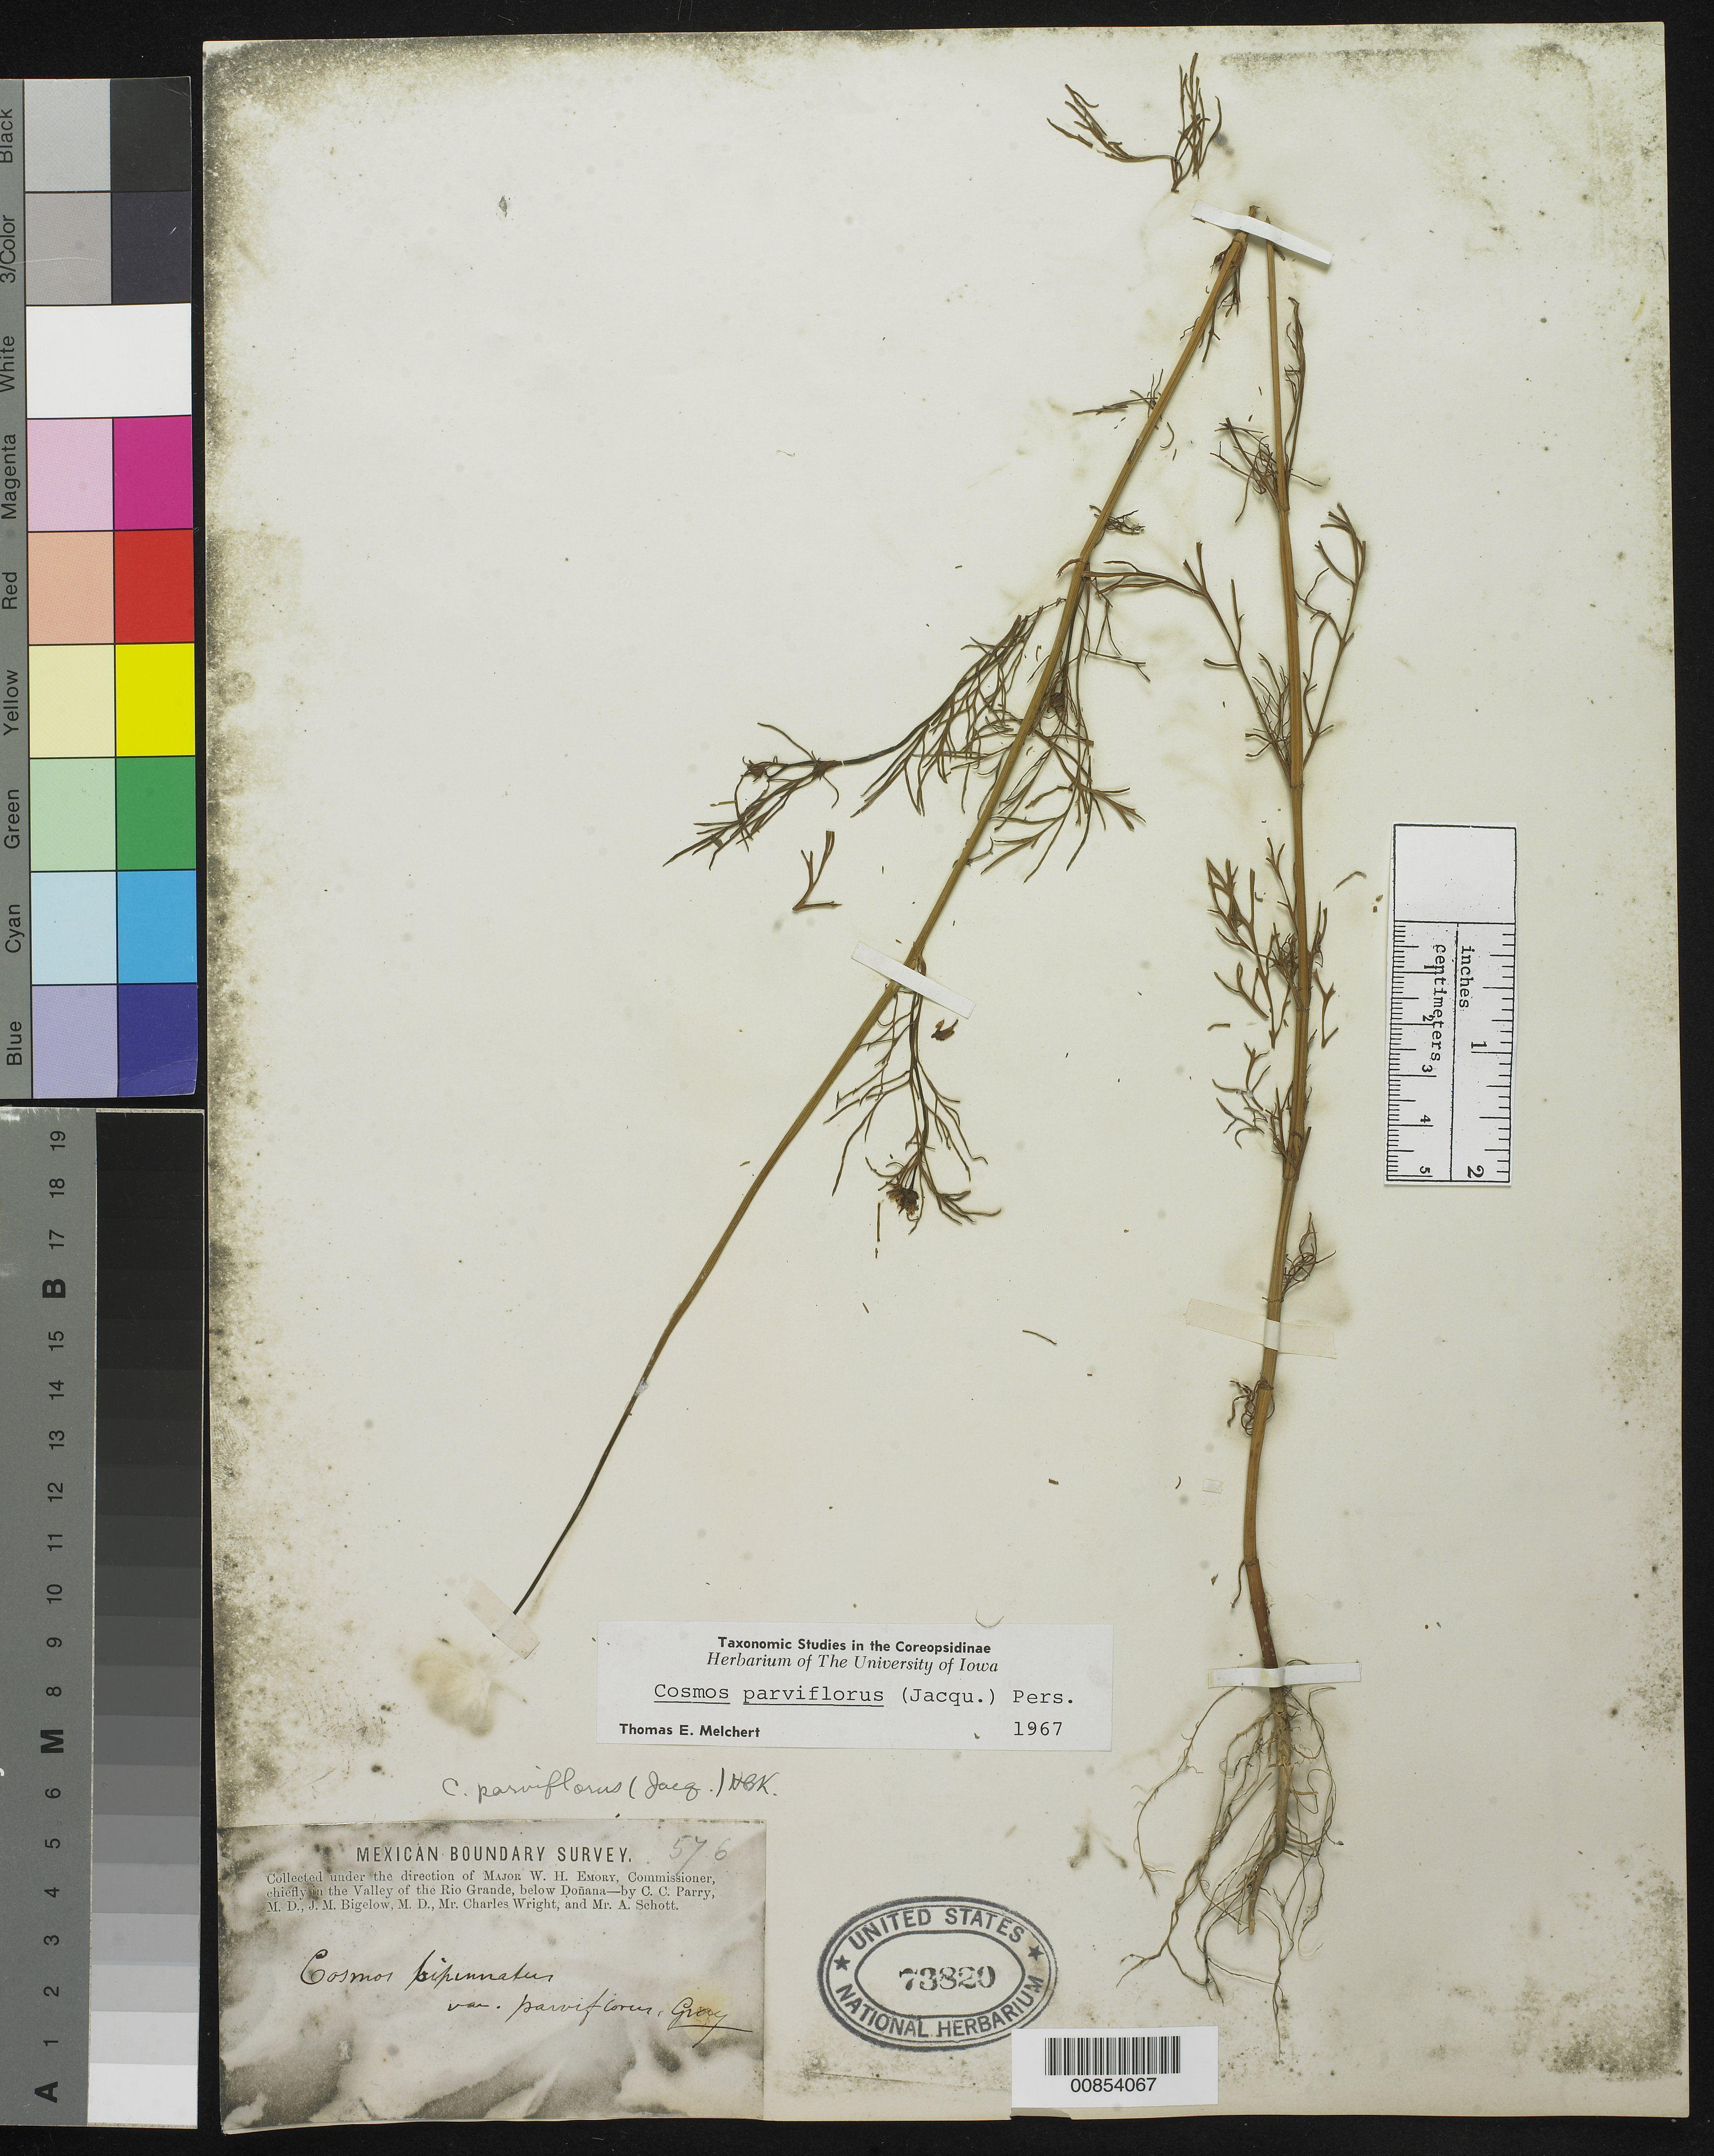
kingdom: Plantae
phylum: Tracheophyta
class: Magnoliopsida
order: Asterales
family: Asteraceae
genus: Cosmos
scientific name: Cosmos parviflorus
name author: (Jacq.) Pers.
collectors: C. C. Parry, J. M. Bigelow, C. Wright & A. C. V. Schott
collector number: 576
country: United States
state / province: New Mexico / Texas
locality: Valley of the Rio Grande, below Doñana.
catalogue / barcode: US 73820